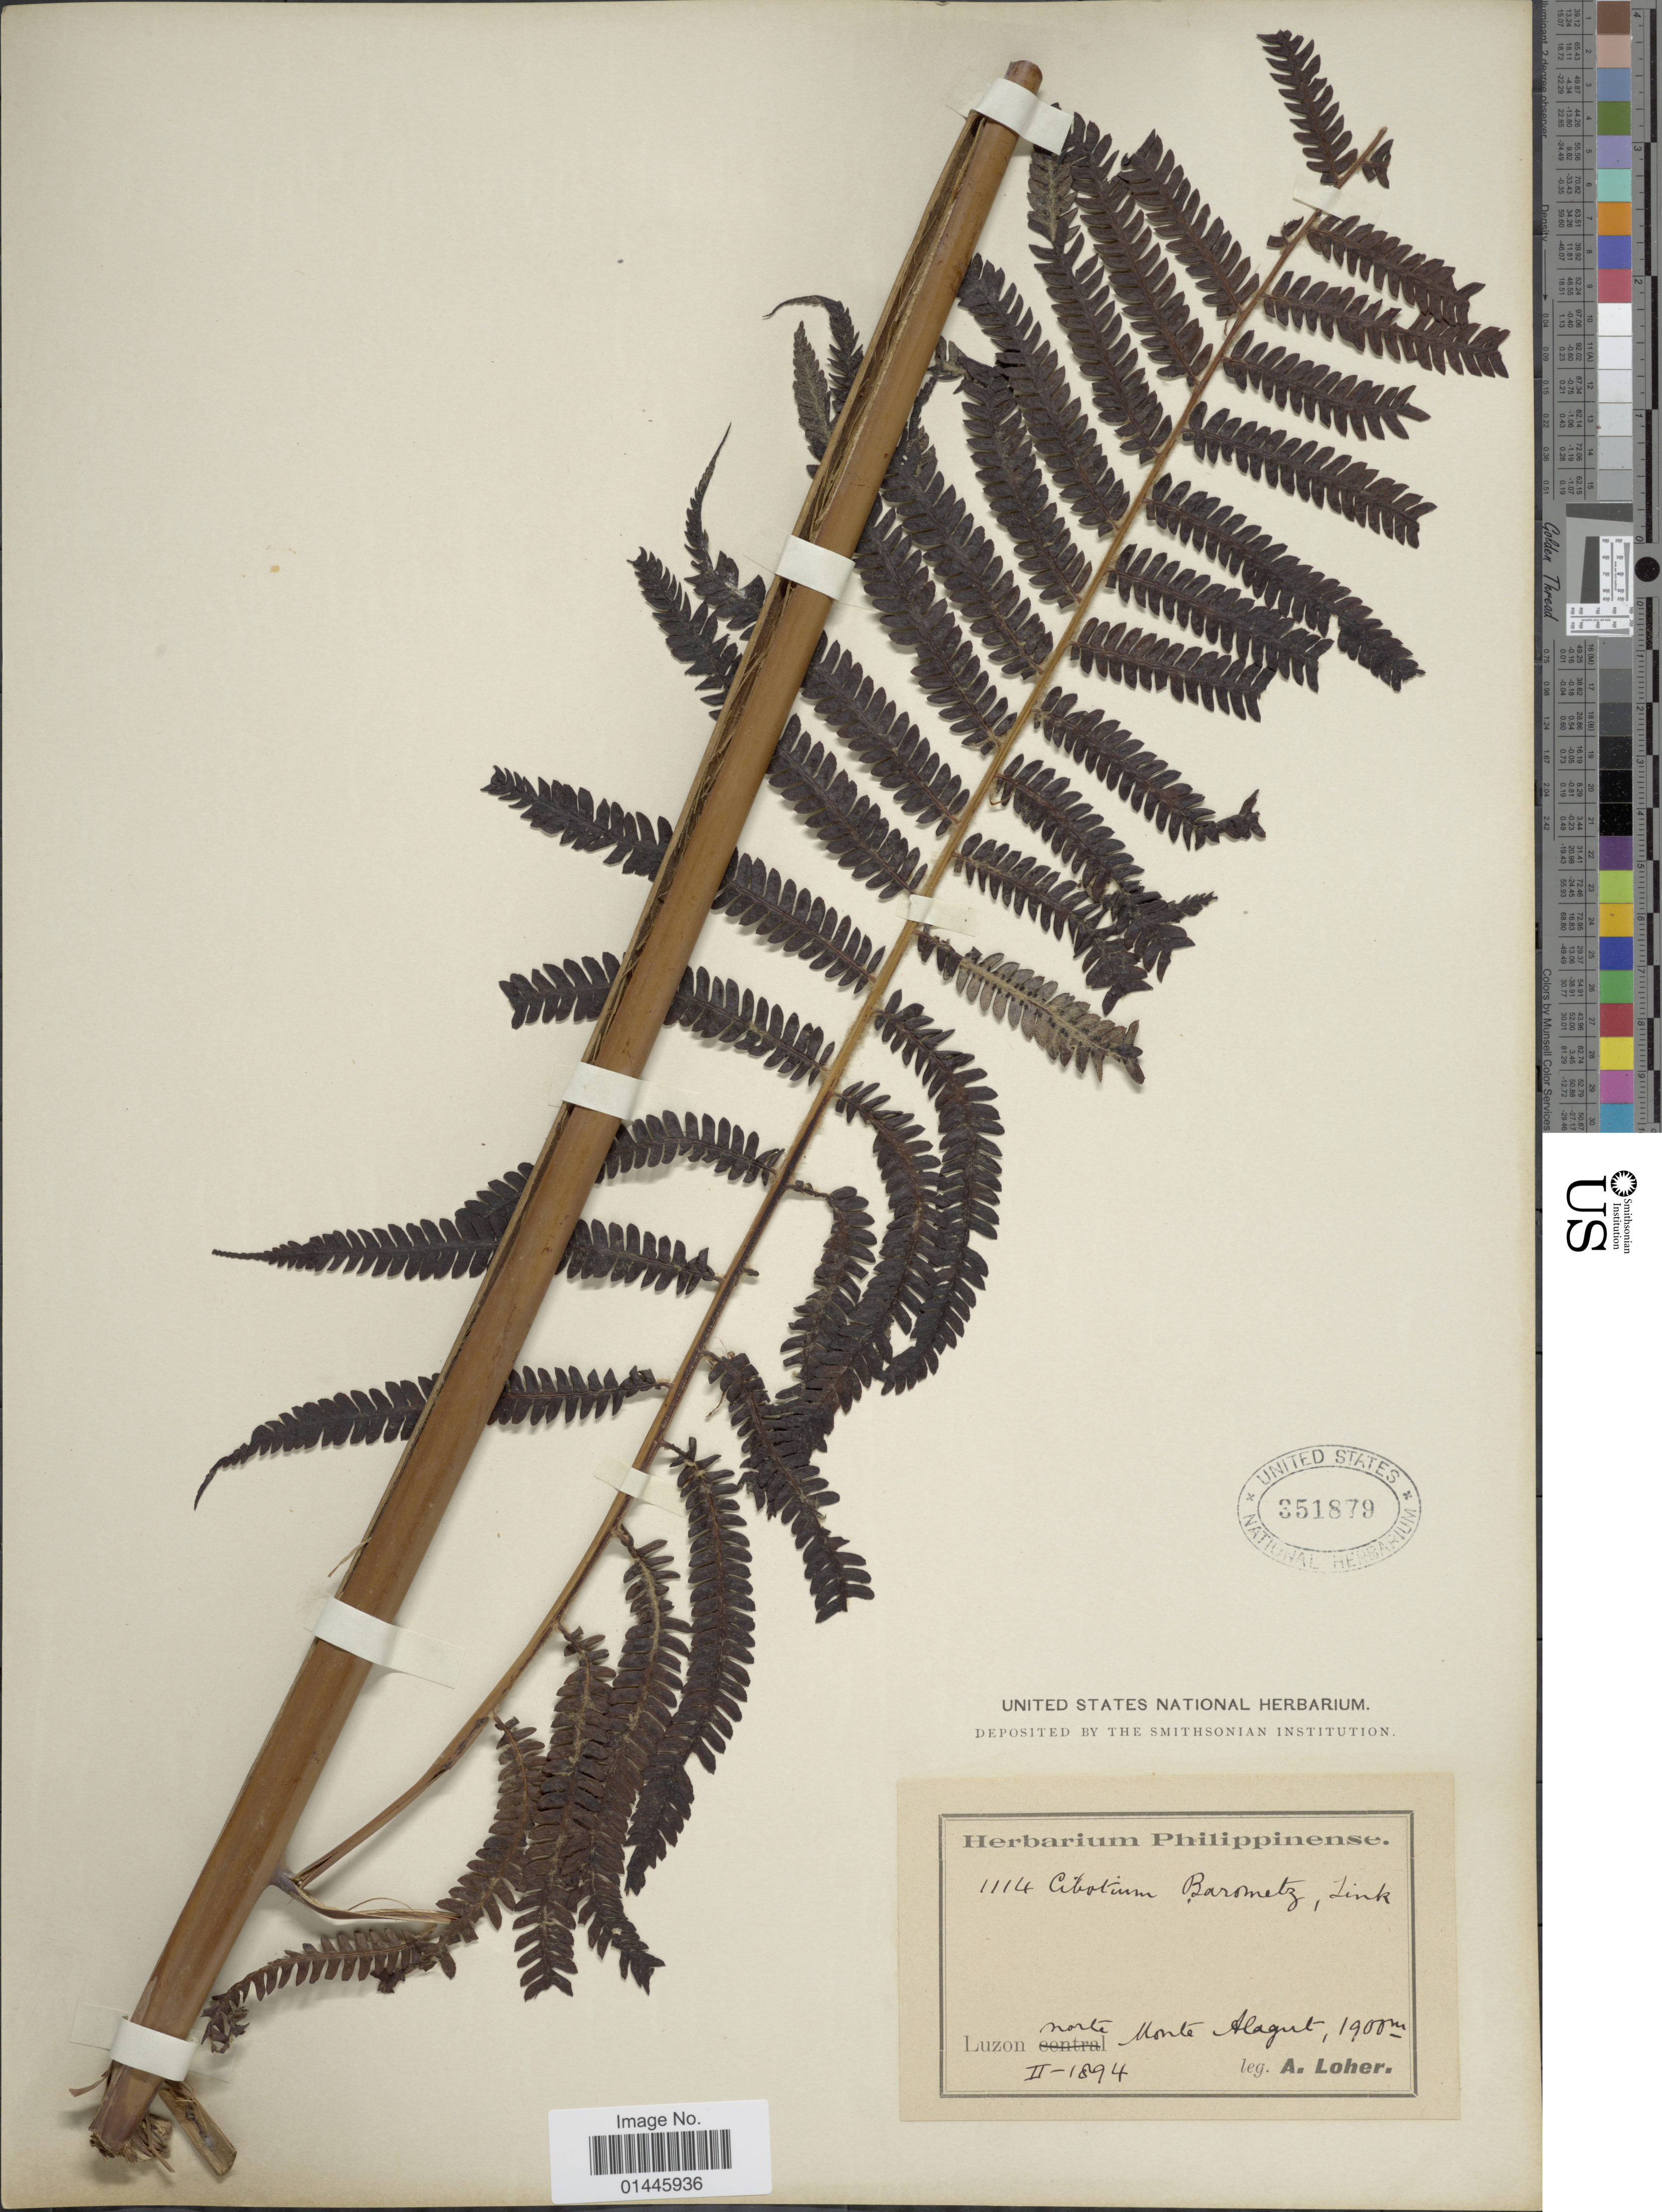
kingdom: Plantae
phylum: Tracheophyta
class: Polypodiopsida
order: Cyatheales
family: Cibotiaceae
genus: Cibotium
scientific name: Cibotium barometz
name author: (L.) J. Sm.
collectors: A. Loher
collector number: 1114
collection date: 1894-02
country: Philippines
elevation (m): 1900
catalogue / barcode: US 351879